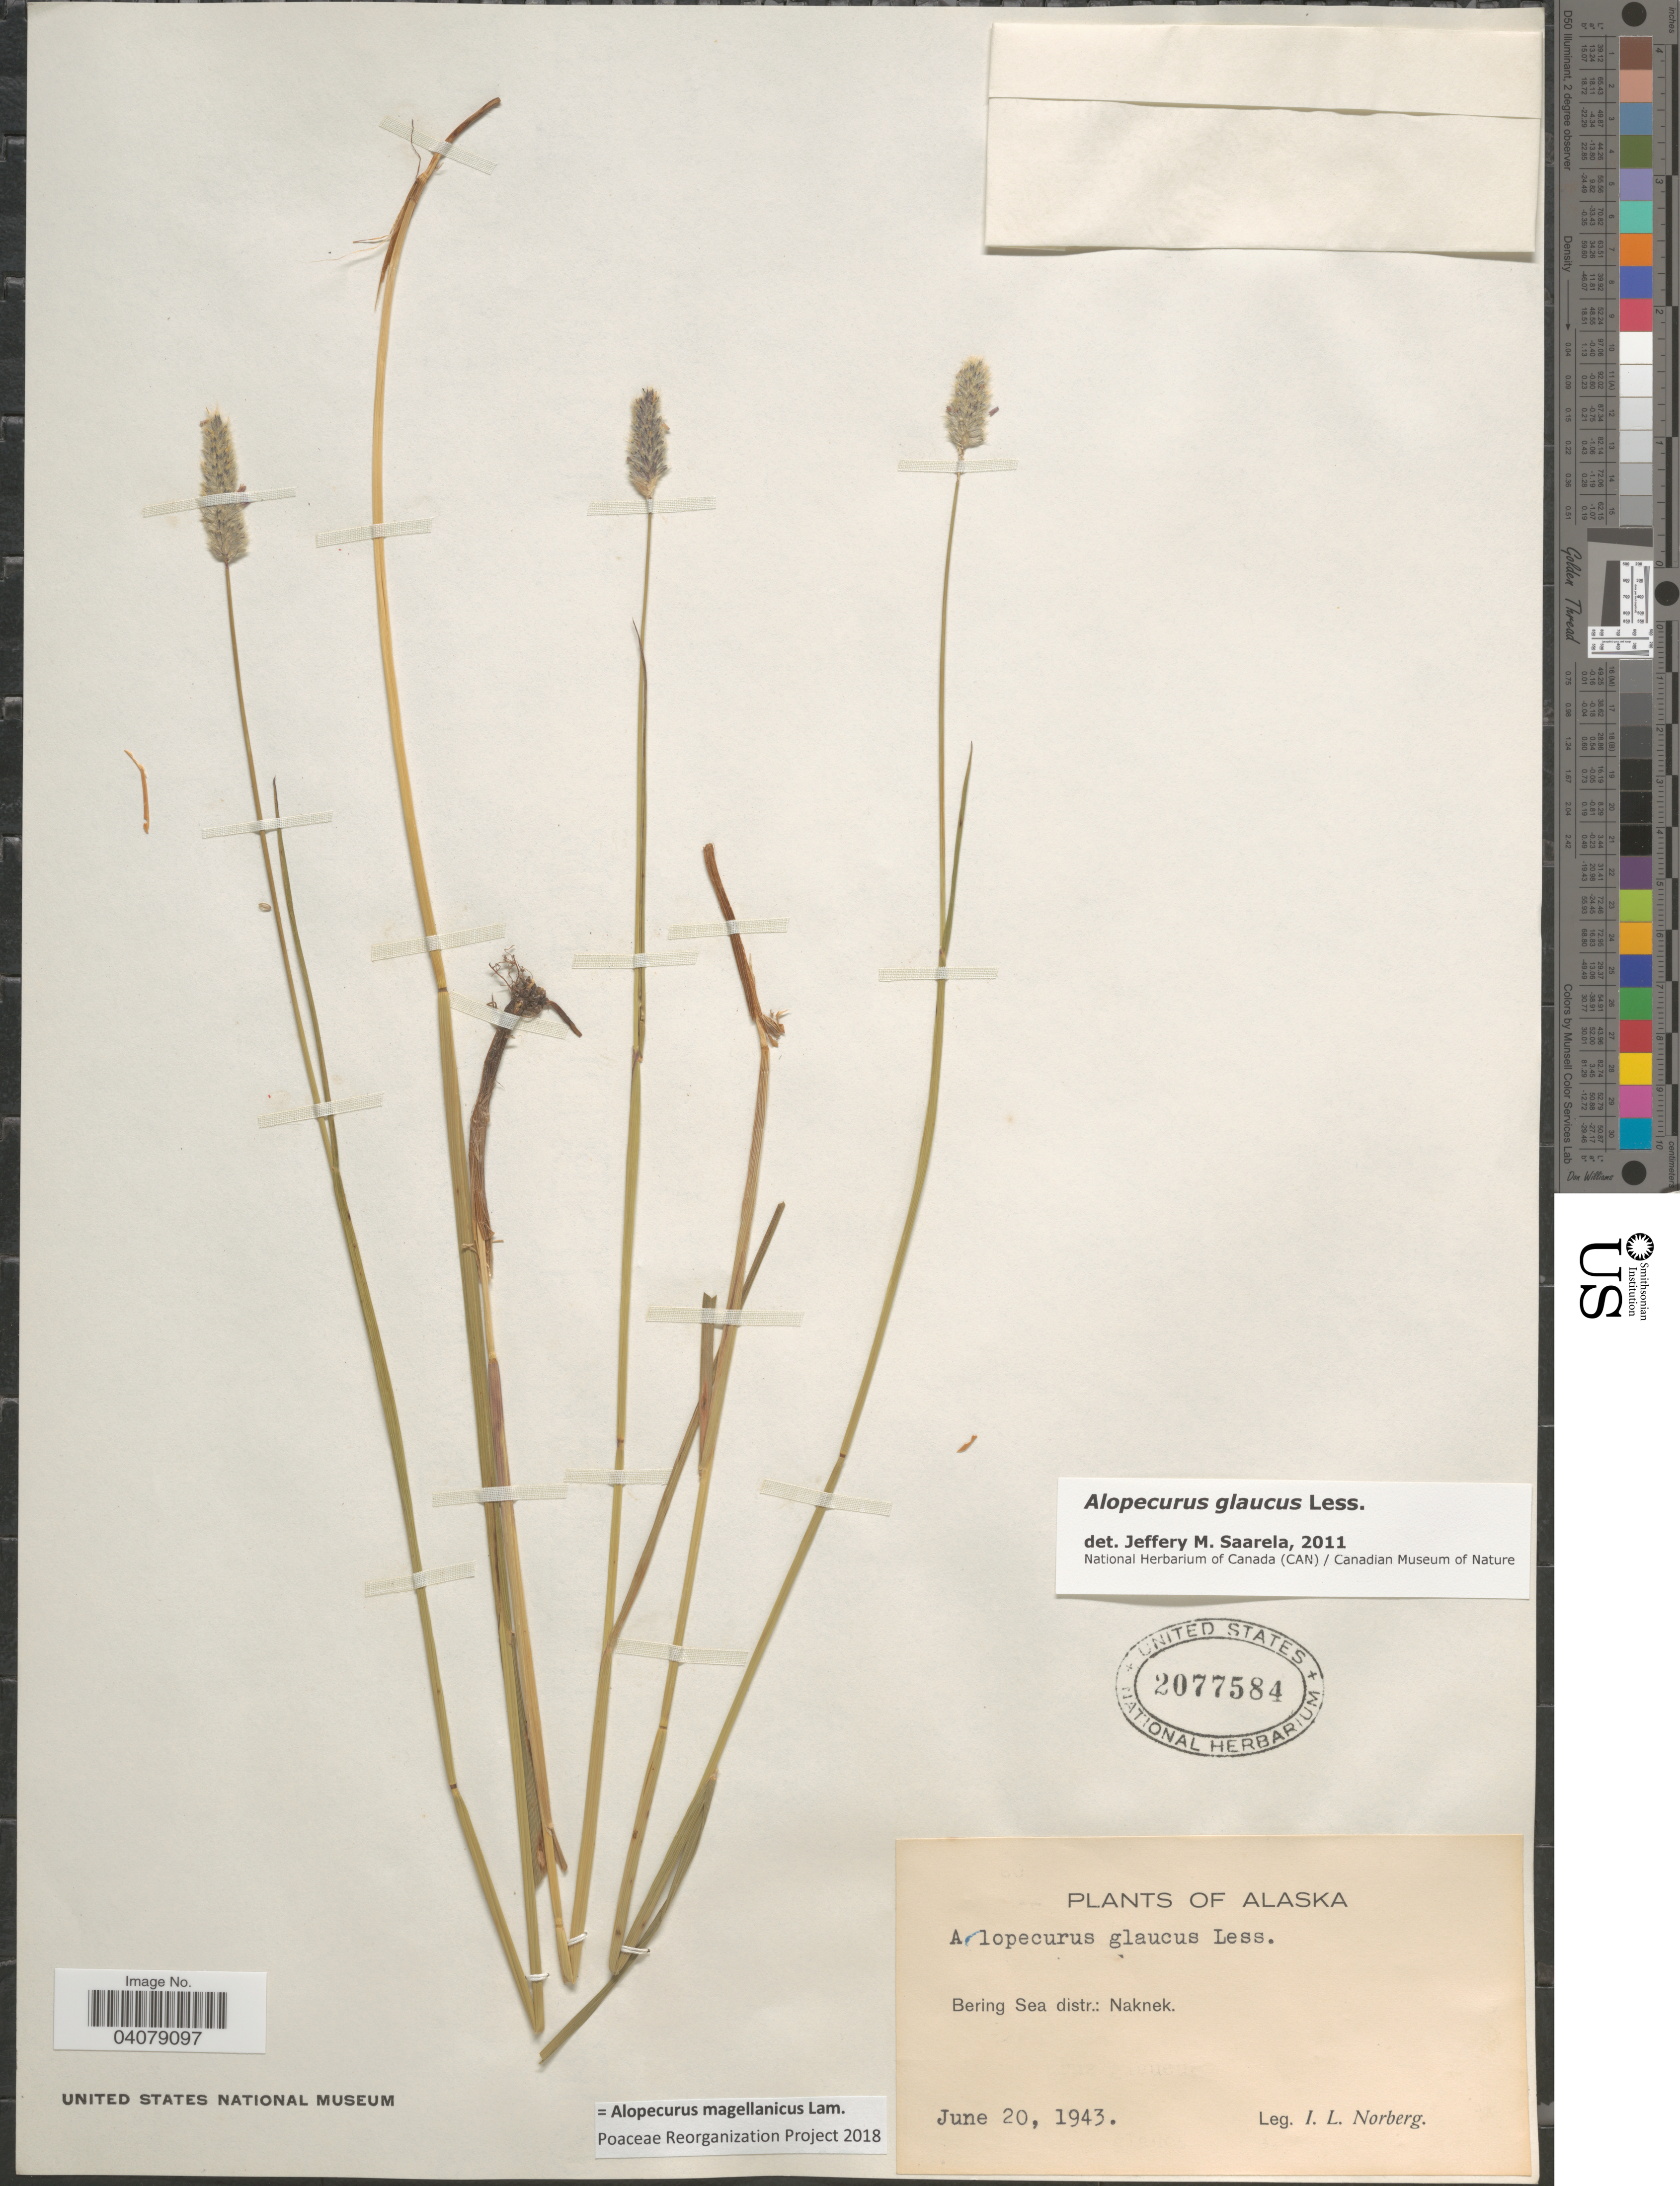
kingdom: Plantae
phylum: Tracheophyta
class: Liliopsida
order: Poales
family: Poaceae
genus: Alopecurus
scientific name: Alopecurus magellanicus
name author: Lam.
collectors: I. Norberg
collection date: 1943-06-20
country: United States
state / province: Alaska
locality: Bering Sea distr.: Naknek.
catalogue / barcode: US 2077584